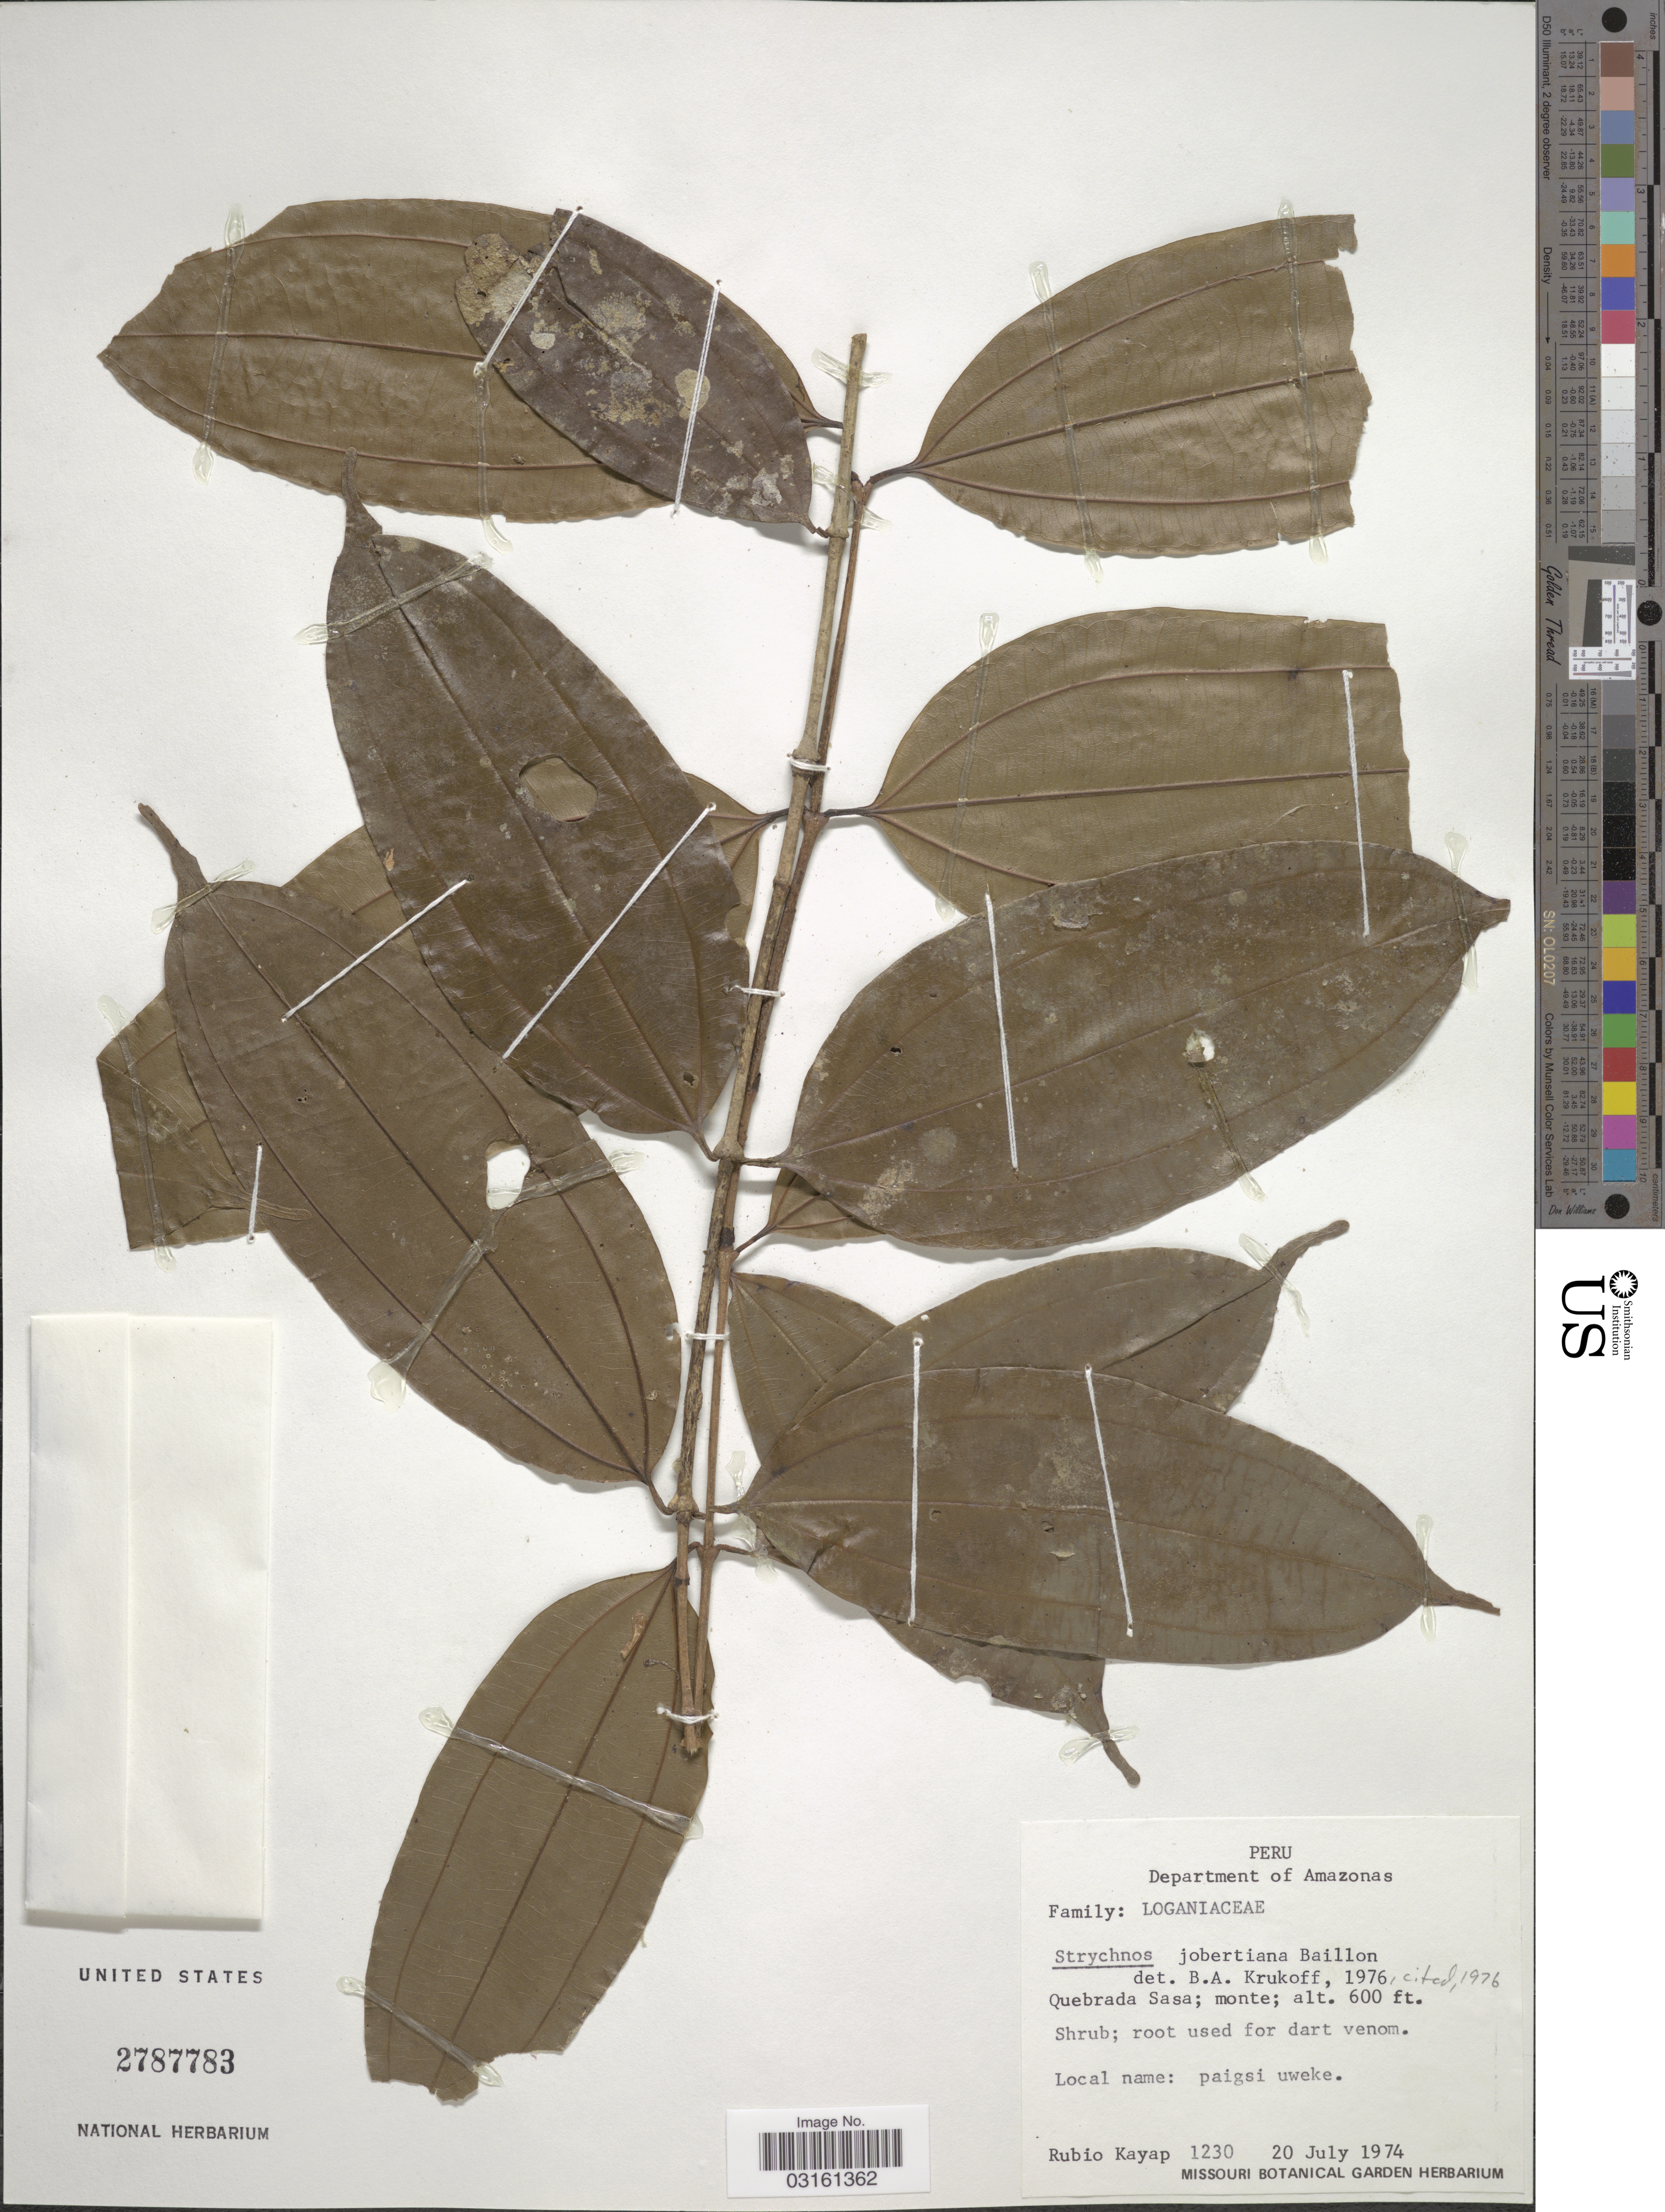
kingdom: Plantae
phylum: Tracheophyta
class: Magnoliopsida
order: Gentianales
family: Loganiaceae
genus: Strychnos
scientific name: Strychnos jobertiana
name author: Baill.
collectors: R. Kayap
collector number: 1230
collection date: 1974-07-20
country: Peru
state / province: Amazonas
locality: Department of Amazonas, Quebrada Sasa; monte.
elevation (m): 183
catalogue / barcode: US 2787783